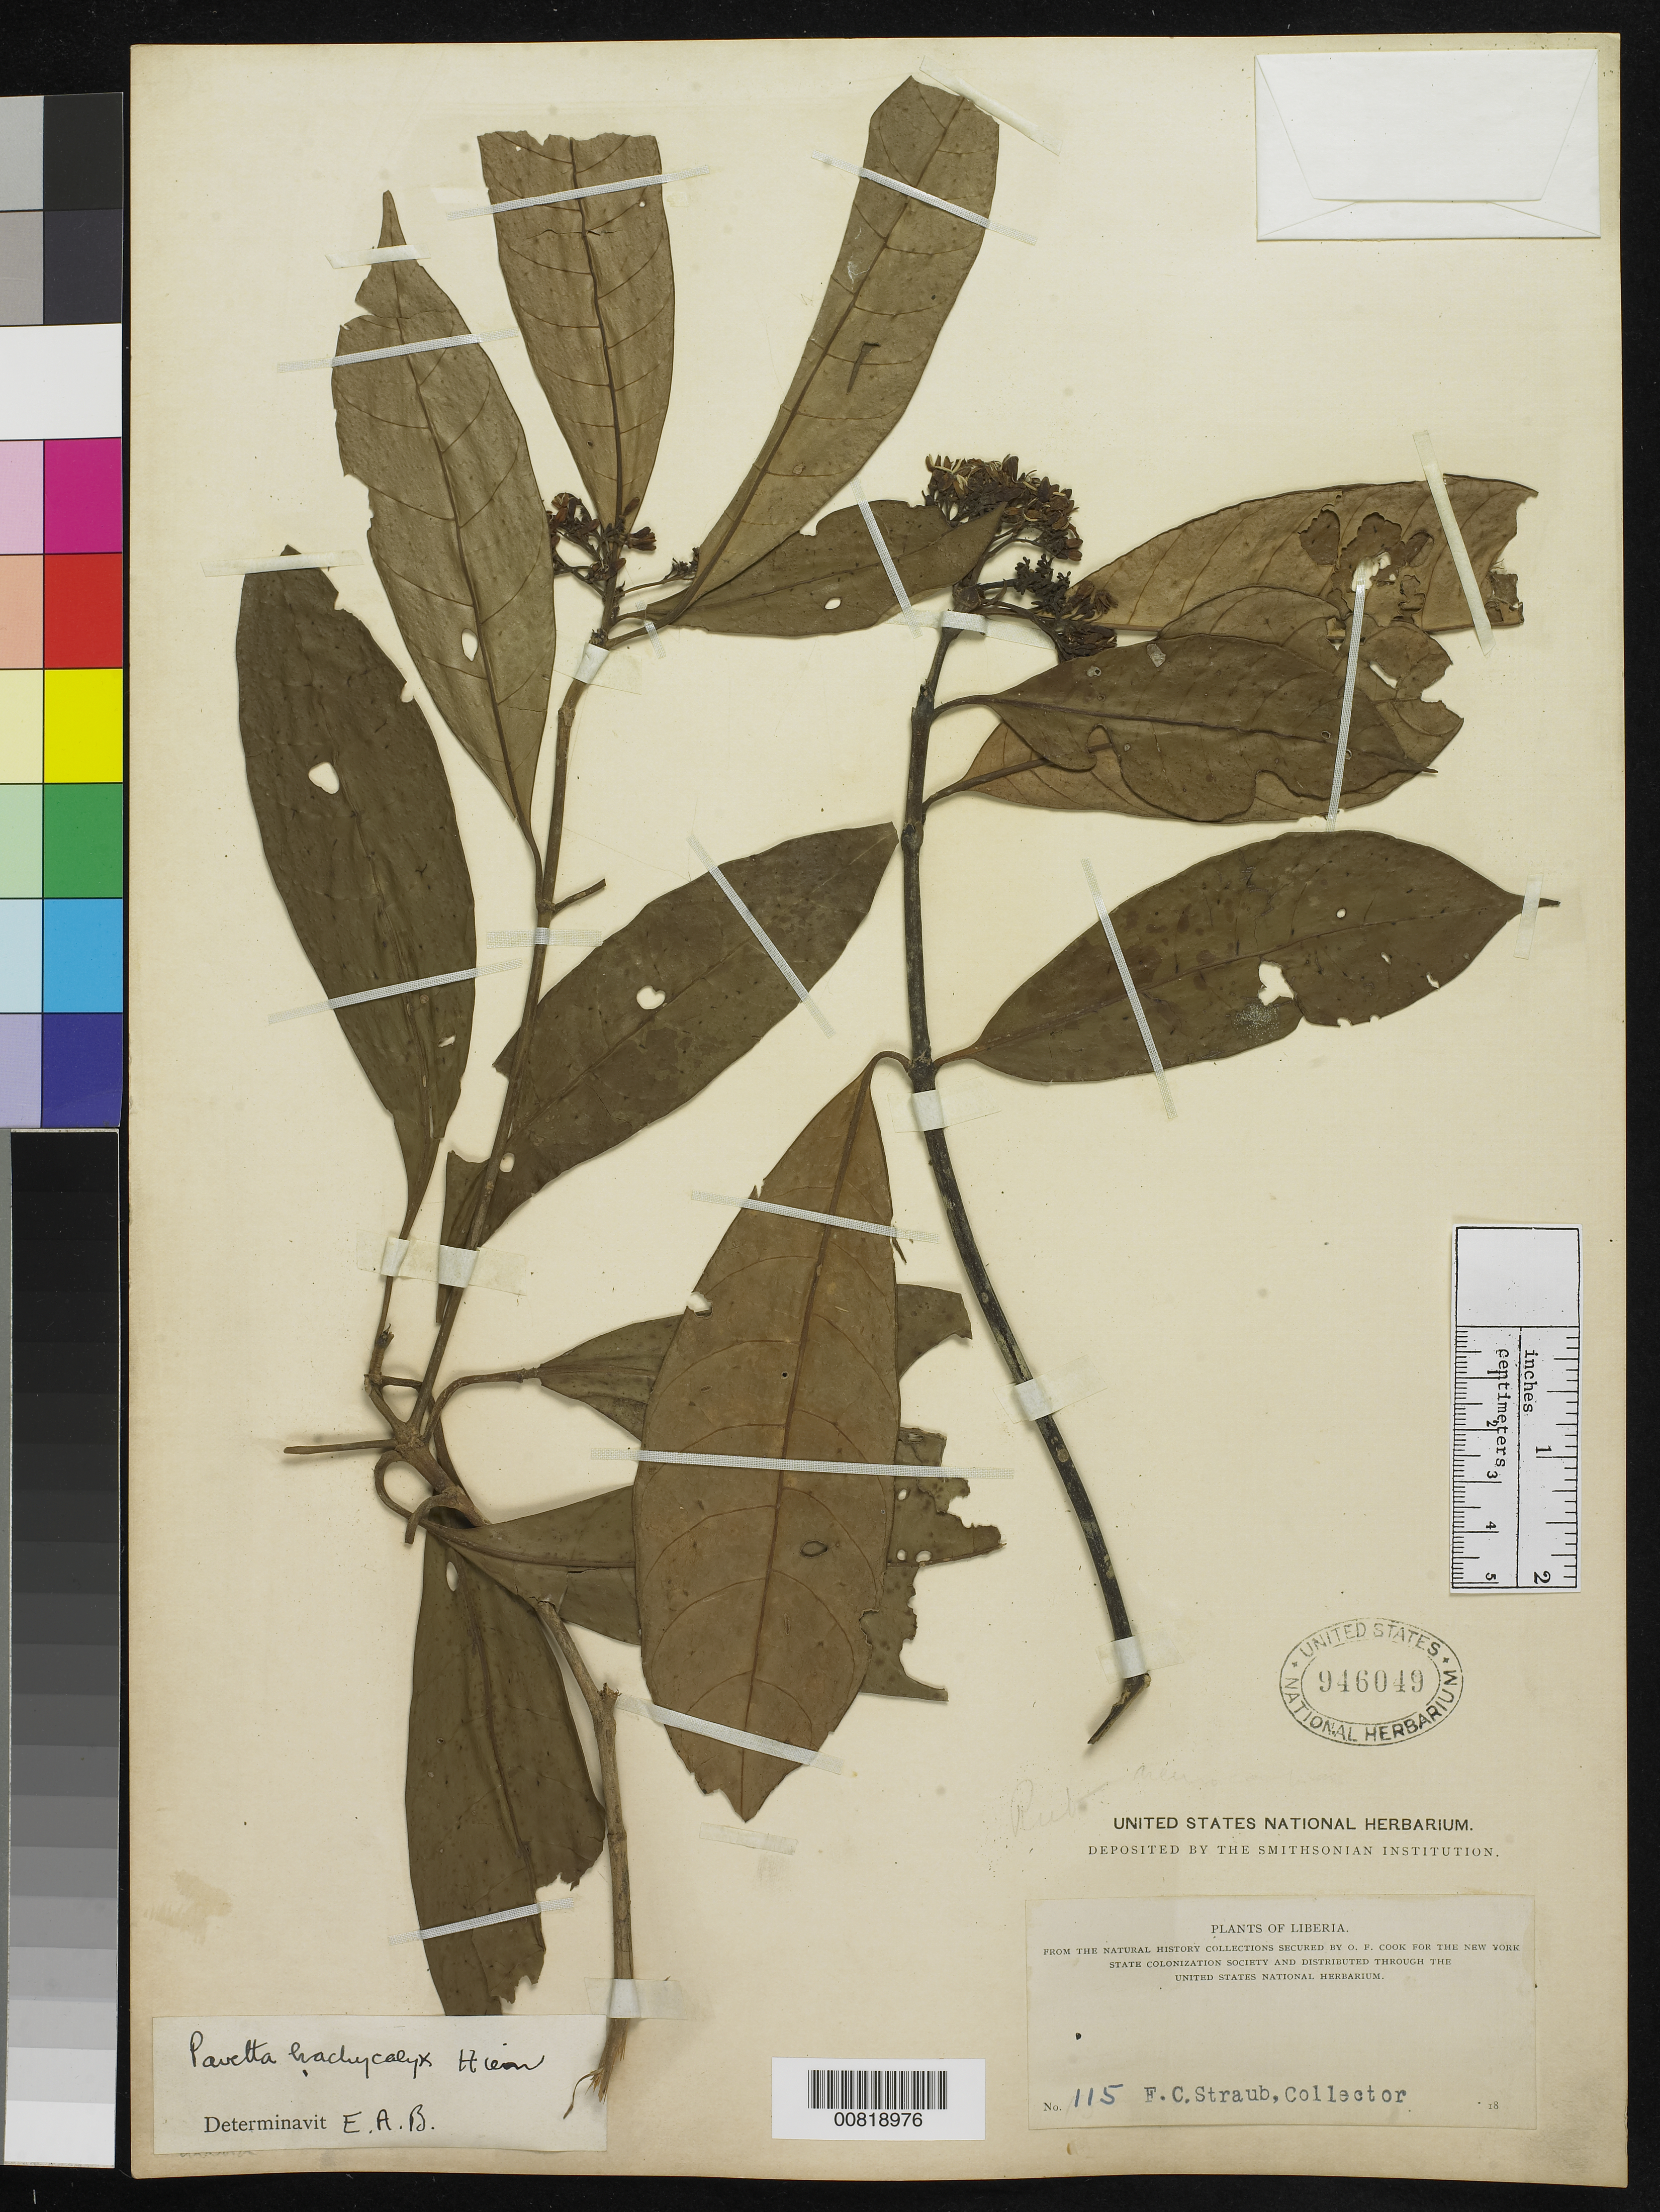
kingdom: Plantae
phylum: Tracheophyta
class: Magnoliopsida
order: Gentianales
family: Rubiaceae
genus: Pavetta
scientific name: Pavetta brachycalyx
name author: Hiern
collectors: F. Straub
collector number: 115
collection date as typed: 18--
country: Liberia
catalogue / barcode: US 946049